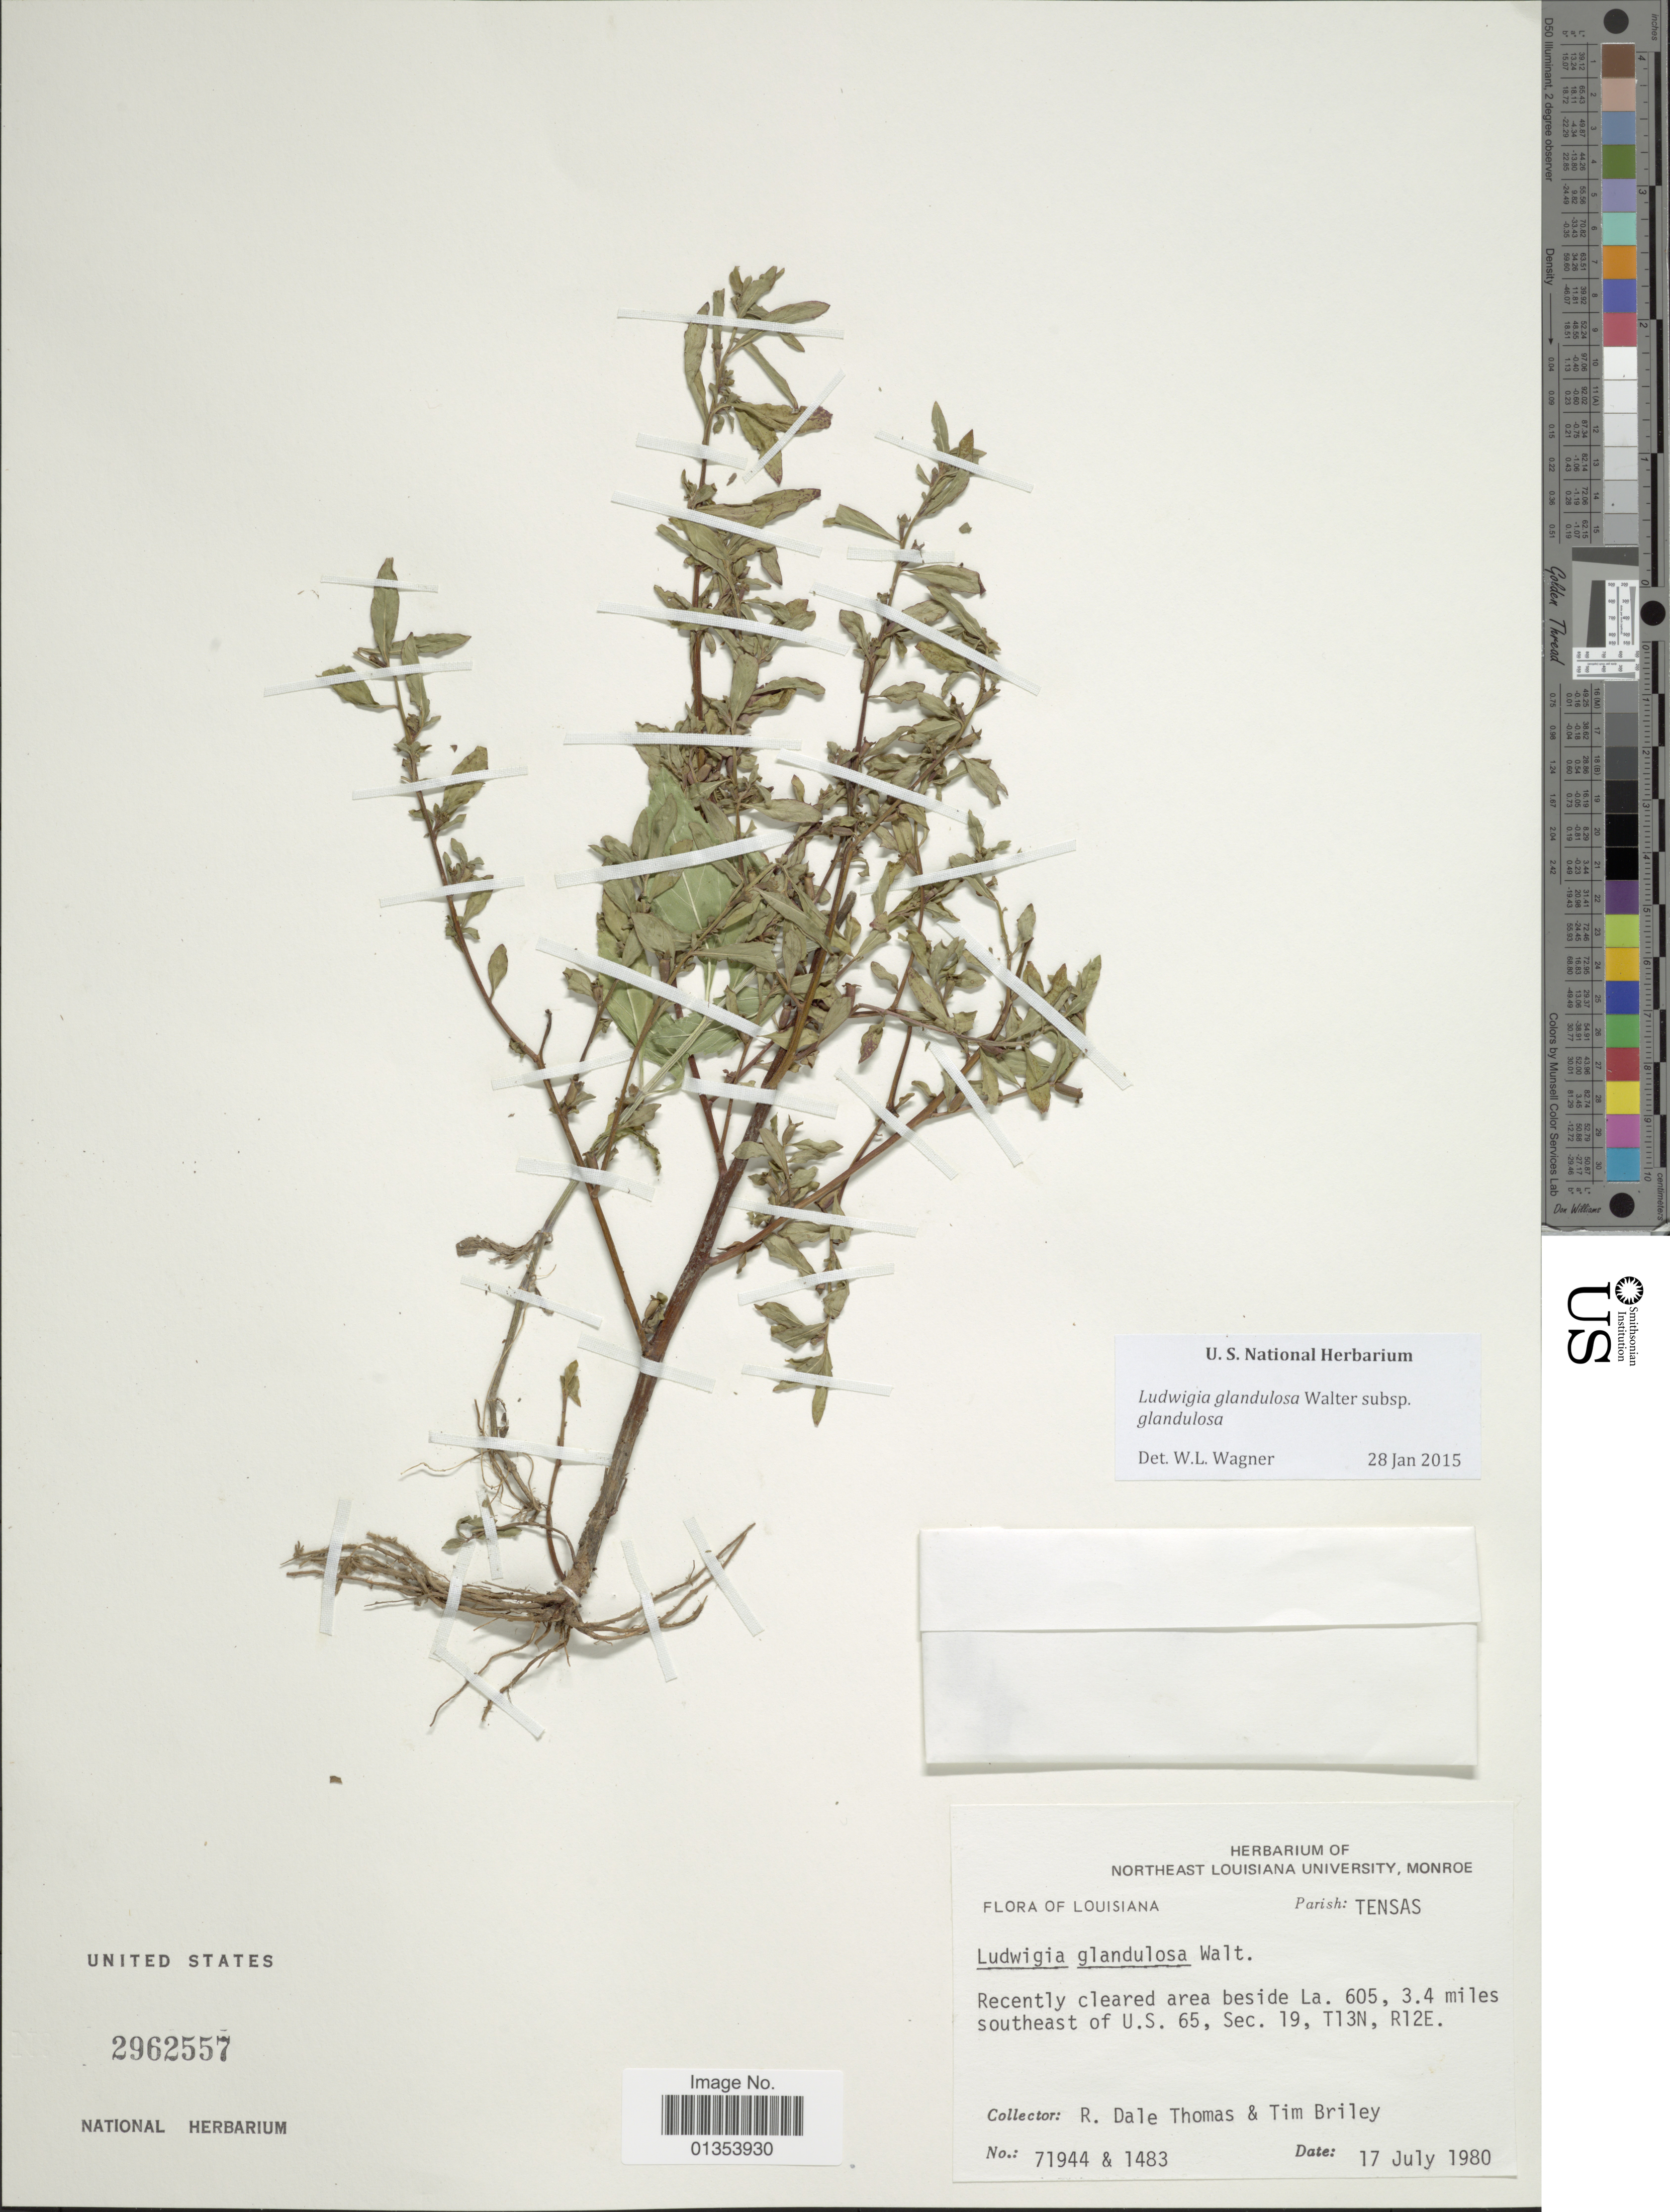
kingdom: Plantae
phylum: Tracheophyta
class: Magnoliopsida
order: Myrtales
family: Onagraceae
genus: Ludwigia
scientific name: Ludwigia glandulosa subsp. glandulosa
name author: Walter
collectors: R. Thomas & T. Briley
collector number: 71944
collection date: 1980-07-17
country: United States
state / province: Louisiana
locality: Tensas, Beside La. 605, 3.4 miles southeast of U.S. 65, Sec. 19, T13N, R12E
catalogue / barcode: US 2962557